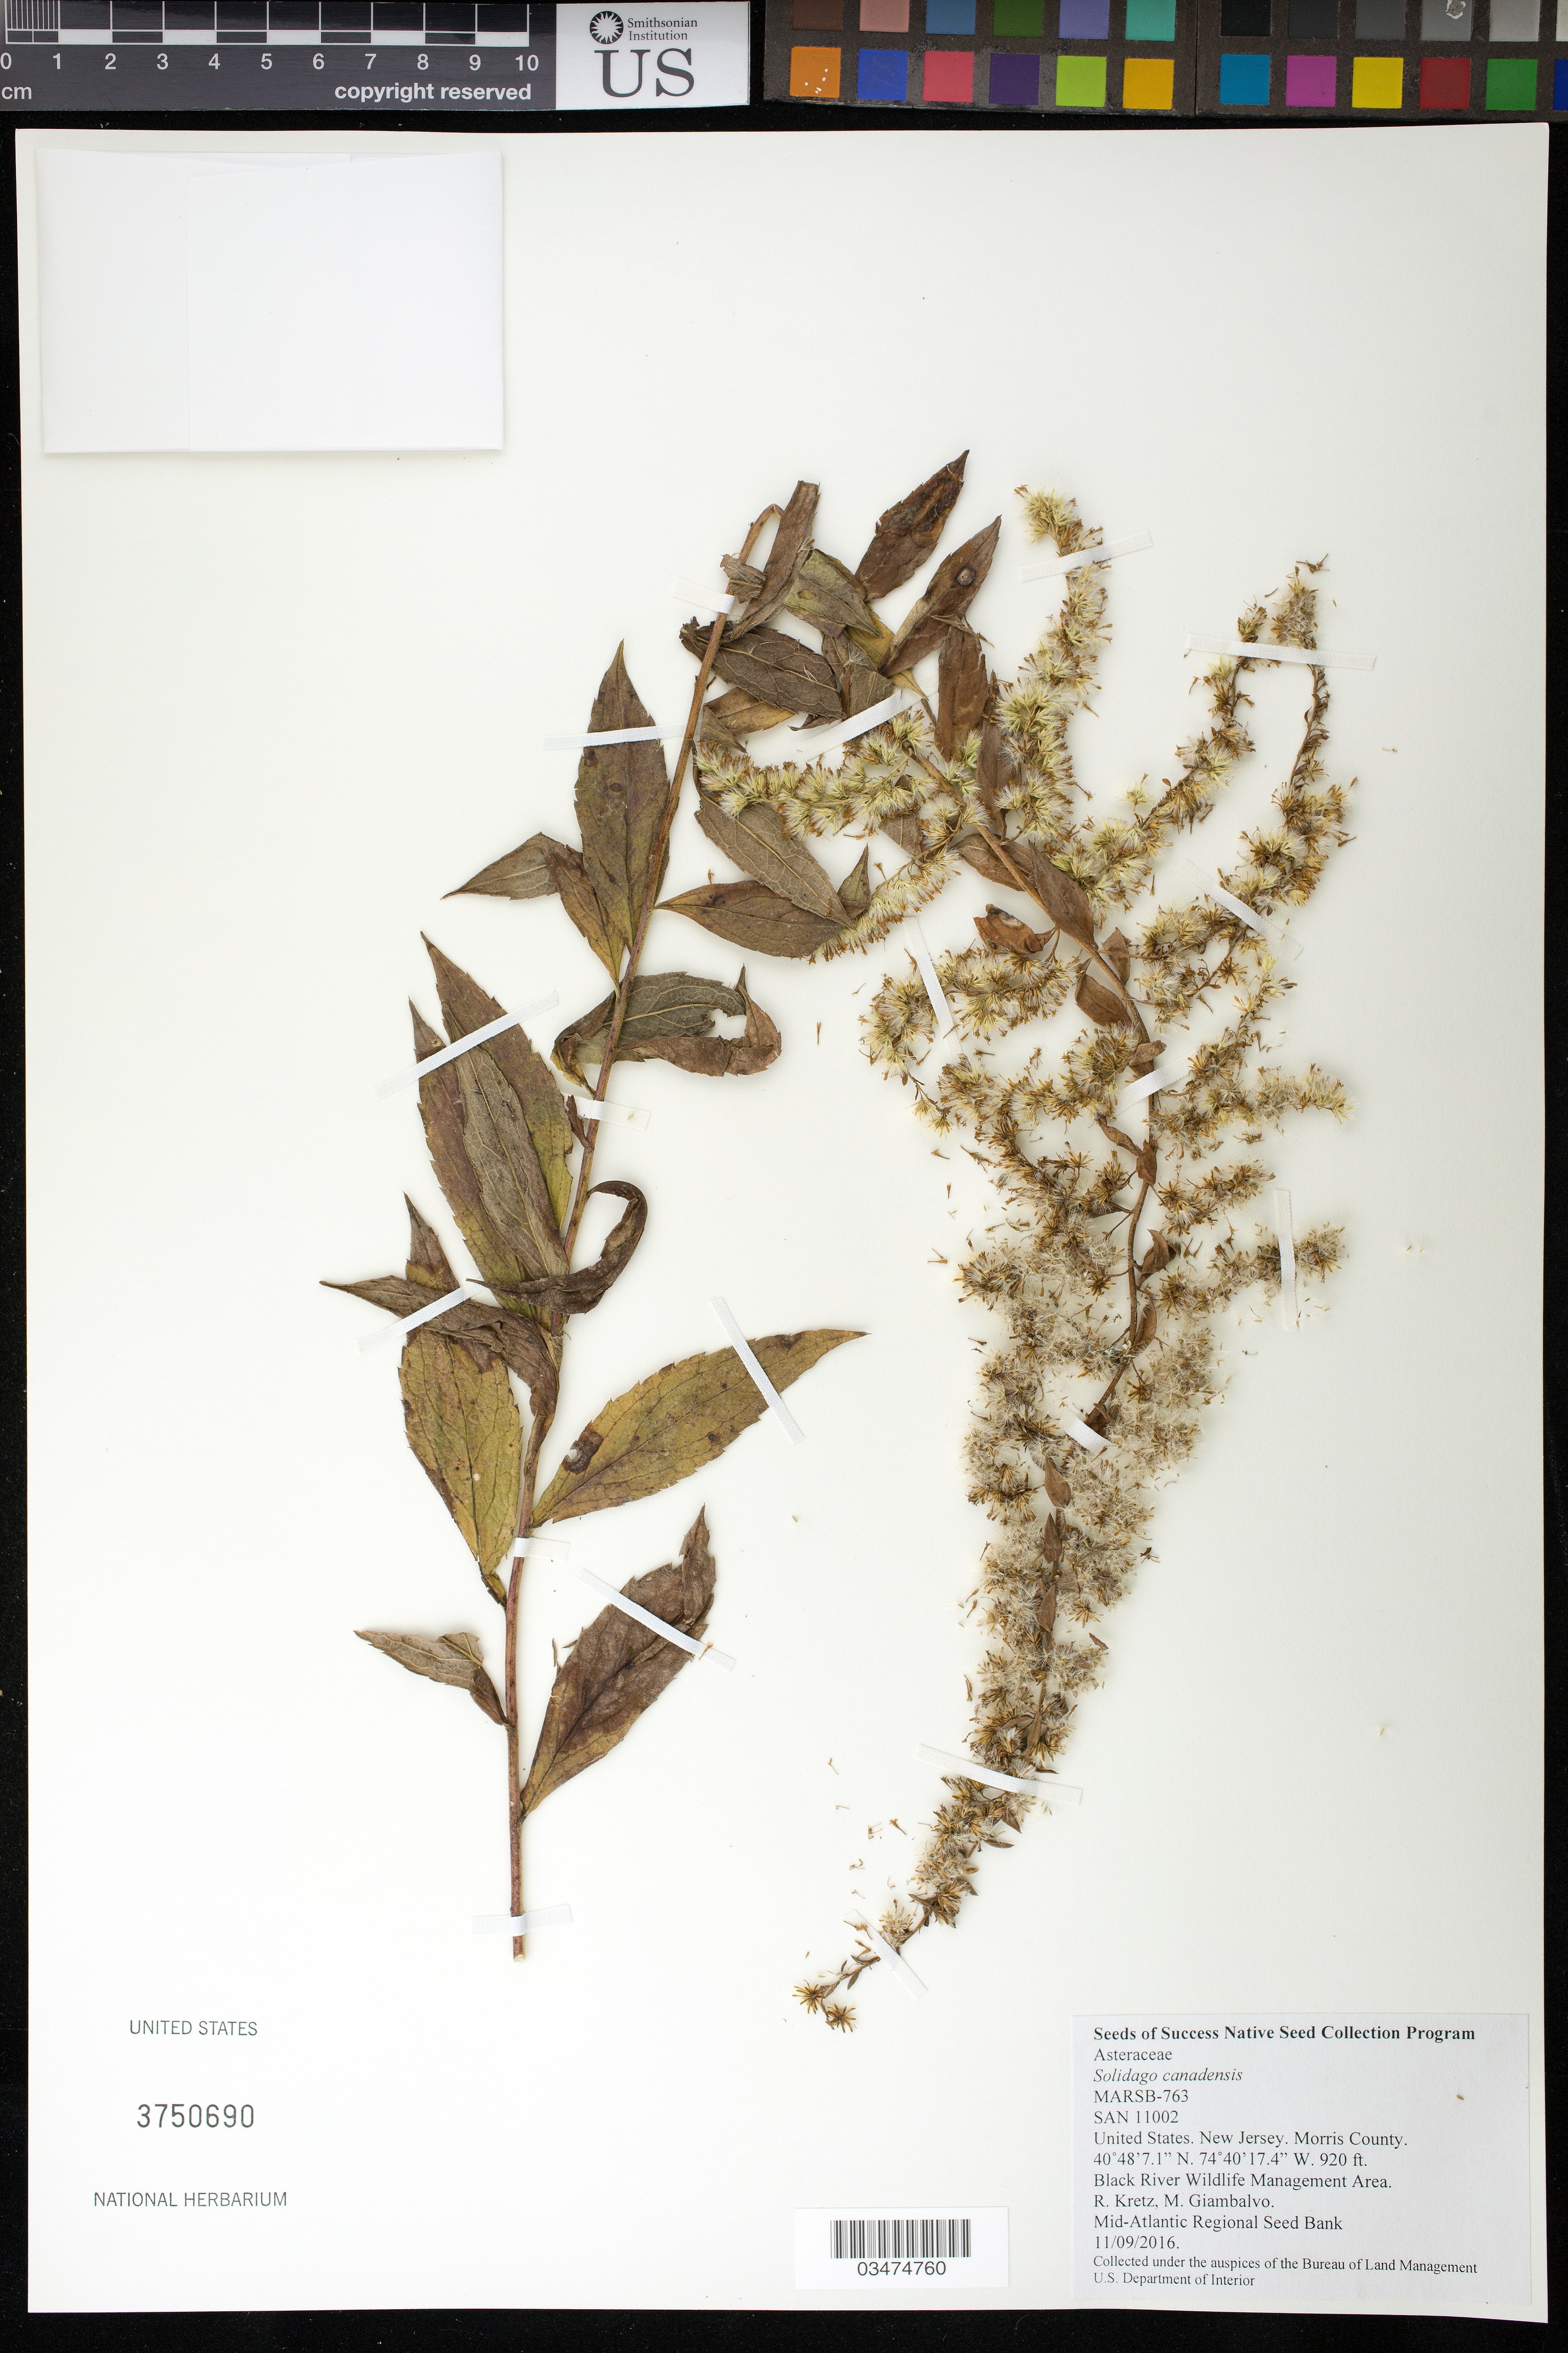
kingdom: Plantae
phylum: Tracheophyta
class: Magnoliopsida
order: Asterales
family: Asteraceae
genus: Solidago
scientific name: Solidago canadensis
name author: L.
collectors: R. Kretz & M. Giambalvo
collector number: MARSB-763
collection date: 2016-11-09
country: United States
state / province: New Jersey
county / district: Morris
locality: Black River Wildlife Management Area, Patriot's Path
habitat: meadow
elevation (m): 280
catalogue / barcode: US 3750690